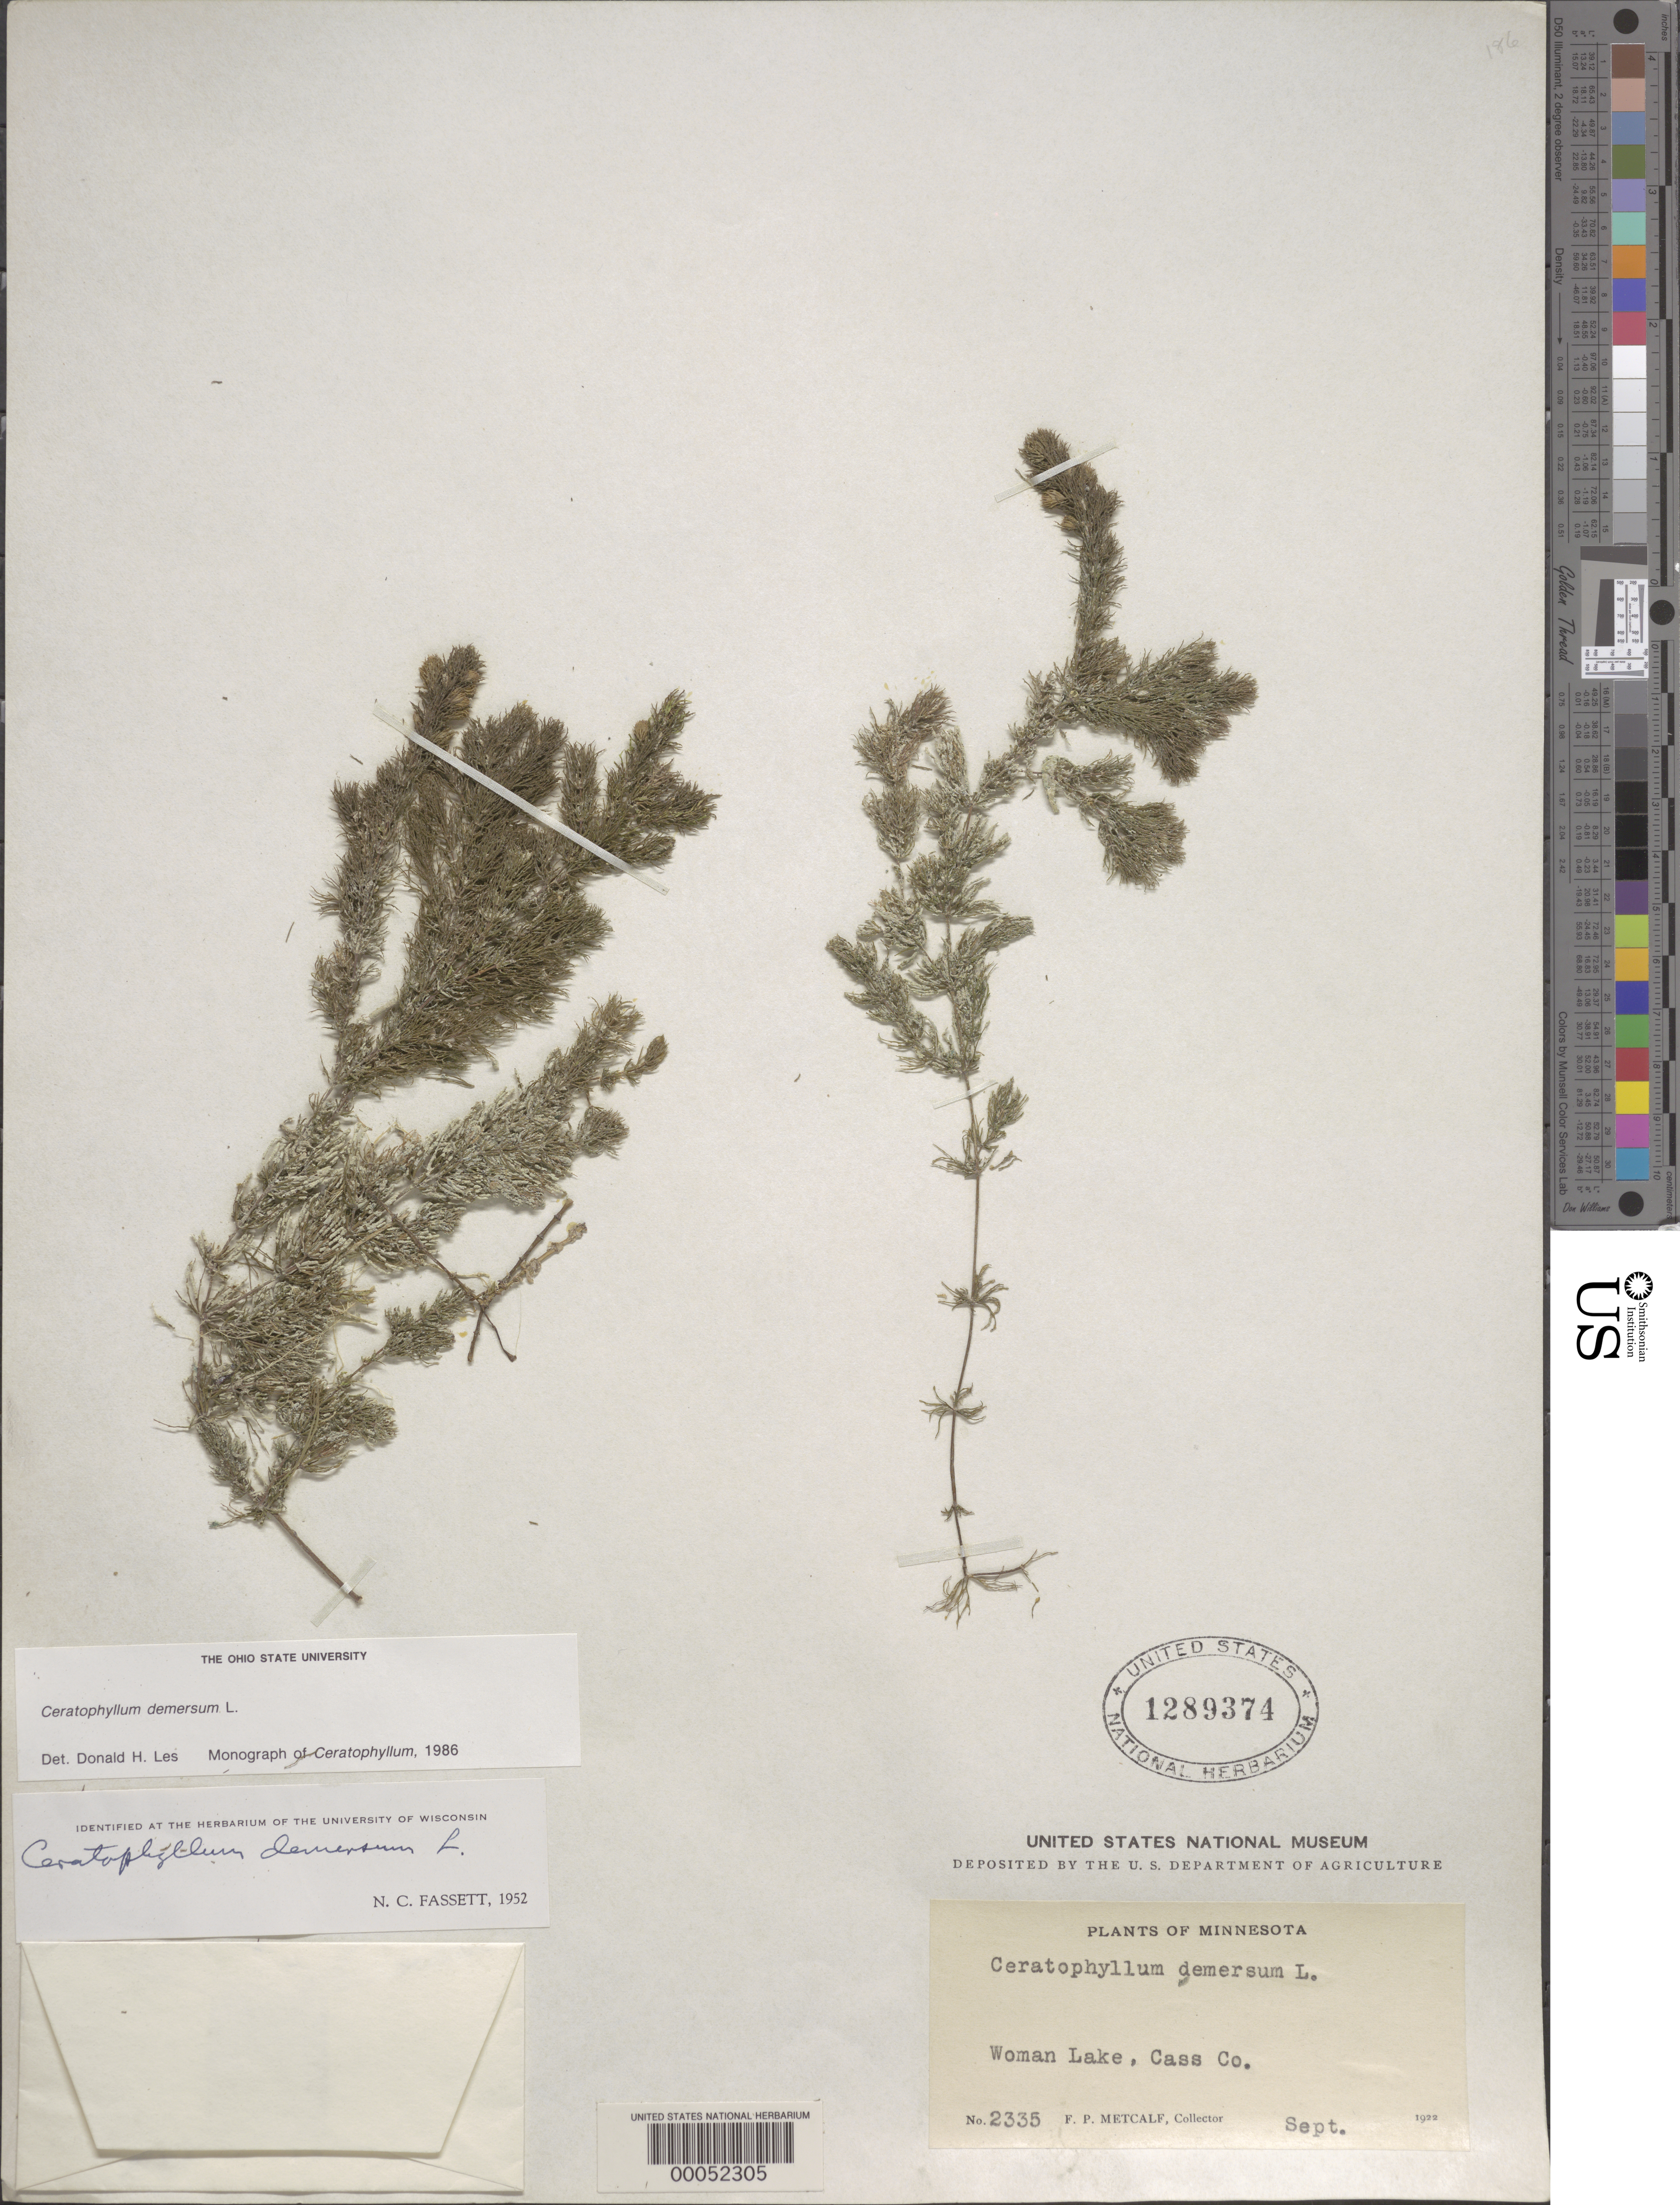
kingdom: Plantae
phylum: Tracheophyta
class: Magnoliopsida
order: Ceratophyllales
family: Ceratophyllaceae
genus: Ceratophyllum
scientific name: Ceratophyllum demersum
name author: L.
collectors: F. P. Metcalf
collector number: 2335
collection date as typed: Sep 1922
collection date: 1922-09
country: United States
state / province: Minnesota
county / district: Cass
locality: Woman lake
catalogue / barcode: US 1289374